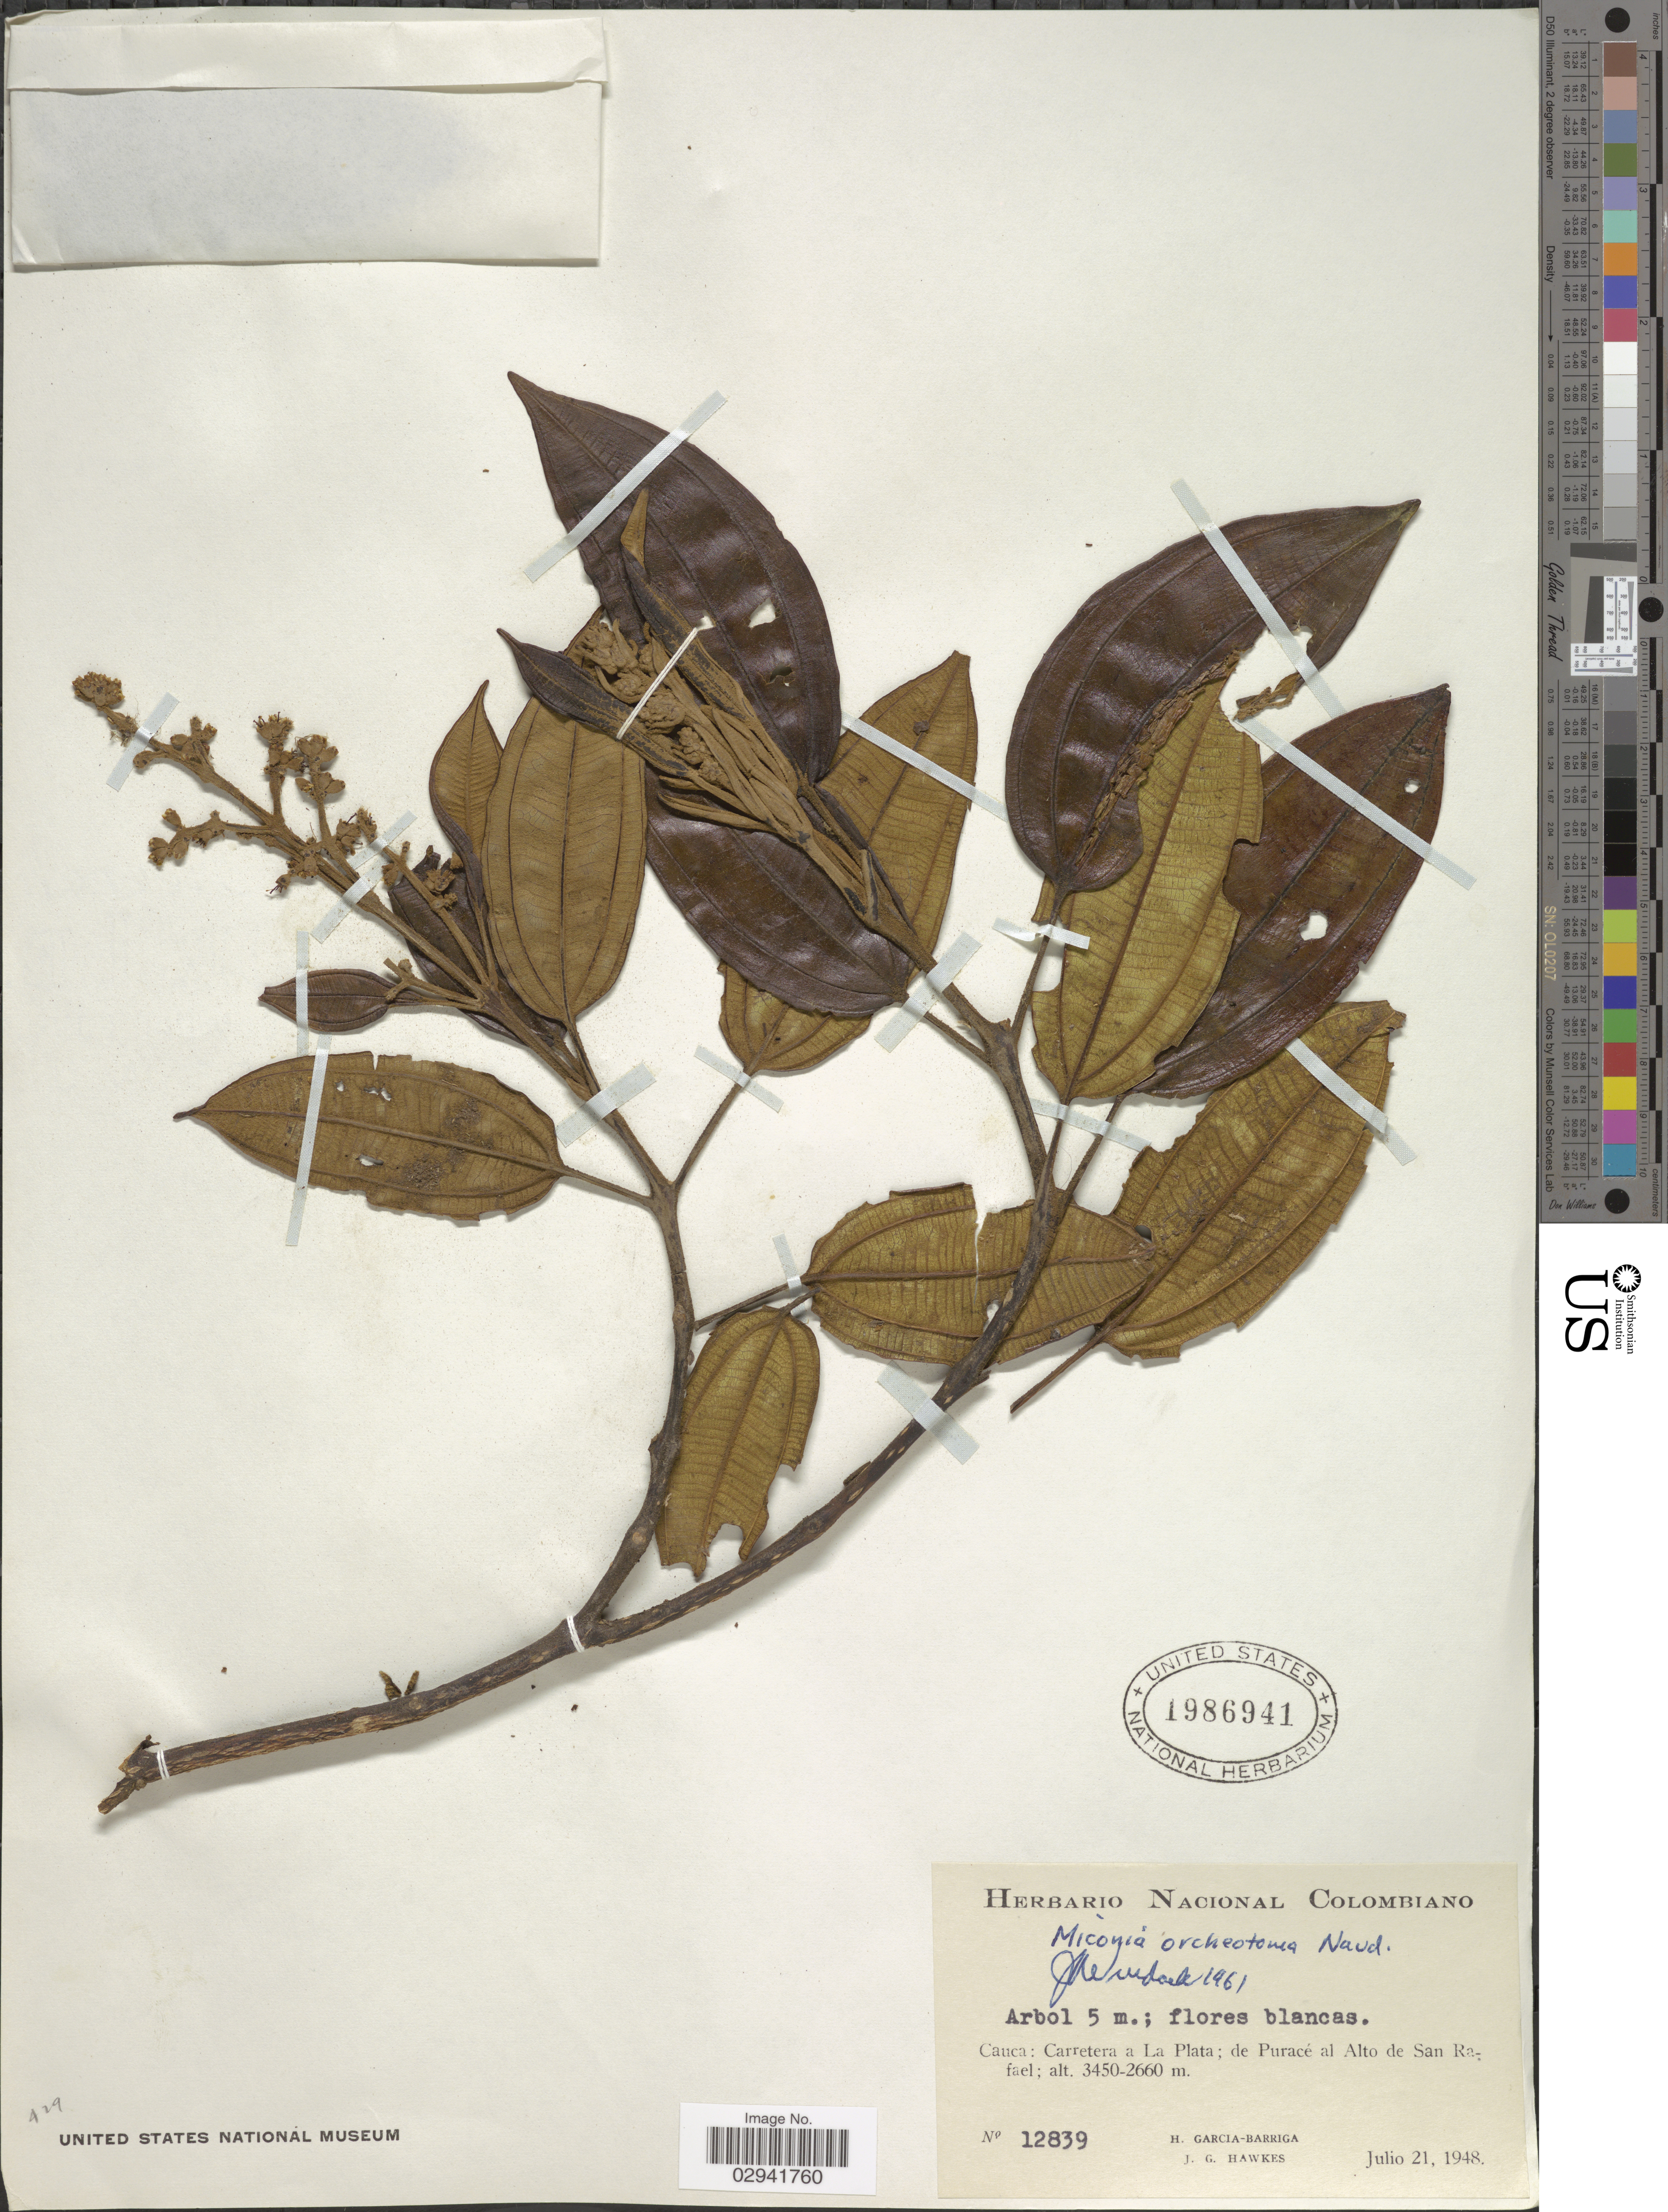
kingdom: Plantae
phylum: Tracheophyta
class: Magnoliopsida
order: Myrtales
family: Melastomataceae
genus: Miconia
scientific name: Miconia orcheotoma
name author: Naudin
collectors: H. García Barriga & J. Hawkes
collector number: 12839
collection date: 1948-07-21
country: Colombia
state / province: Cauca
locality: Carretera a La Plata; de Puracé al Alto de San Rafael.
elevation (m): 2660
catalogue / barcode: US 1986941